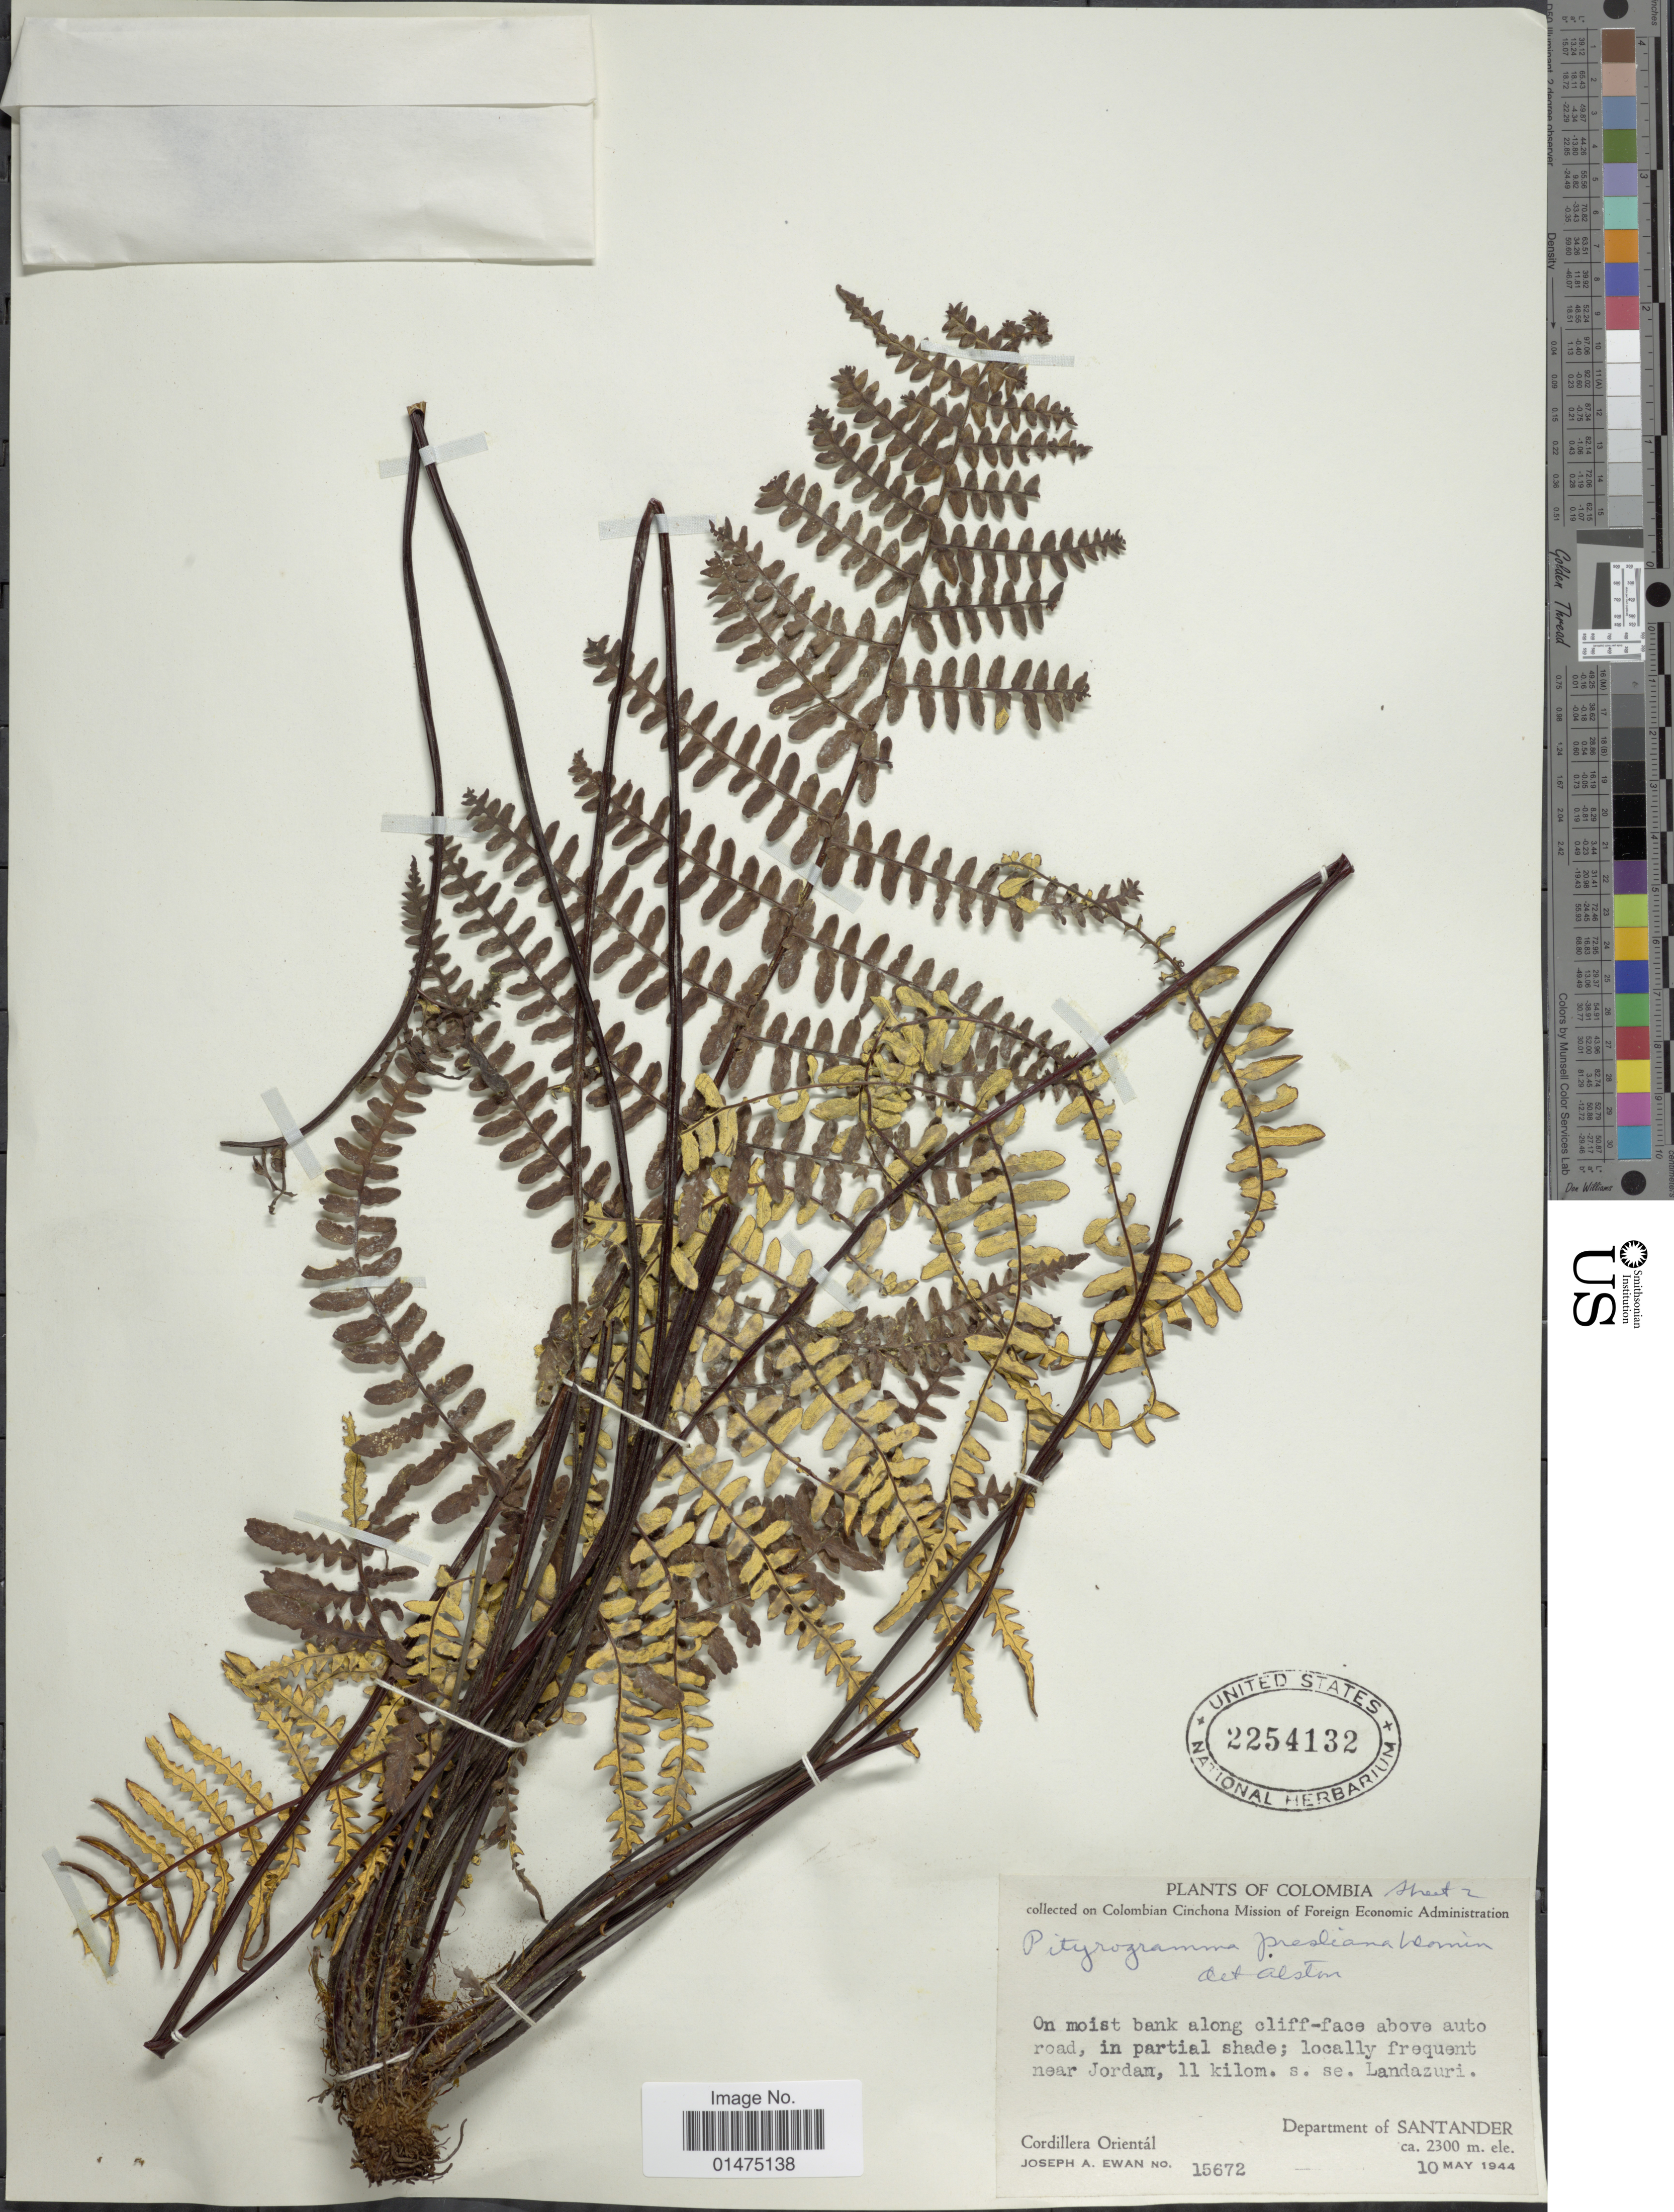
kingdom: Plantae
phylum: Tracheophyta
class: Polypodiopsida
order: Polypodiales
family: Pteridaceae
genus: Pityrogramma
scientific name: Pityrogramma tartarea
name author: (Cav.) Maxon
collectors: J. A. Ewan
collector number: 15672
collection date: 1944-05-10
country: Colombia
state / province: Santander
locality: Cordillera Oriental, On moist bank along cliff-face above auto road, in partial shade: locally frequent near Jordan, 11 kilom. s. se. Landazuri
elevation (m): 2300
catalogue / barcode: US 2254132